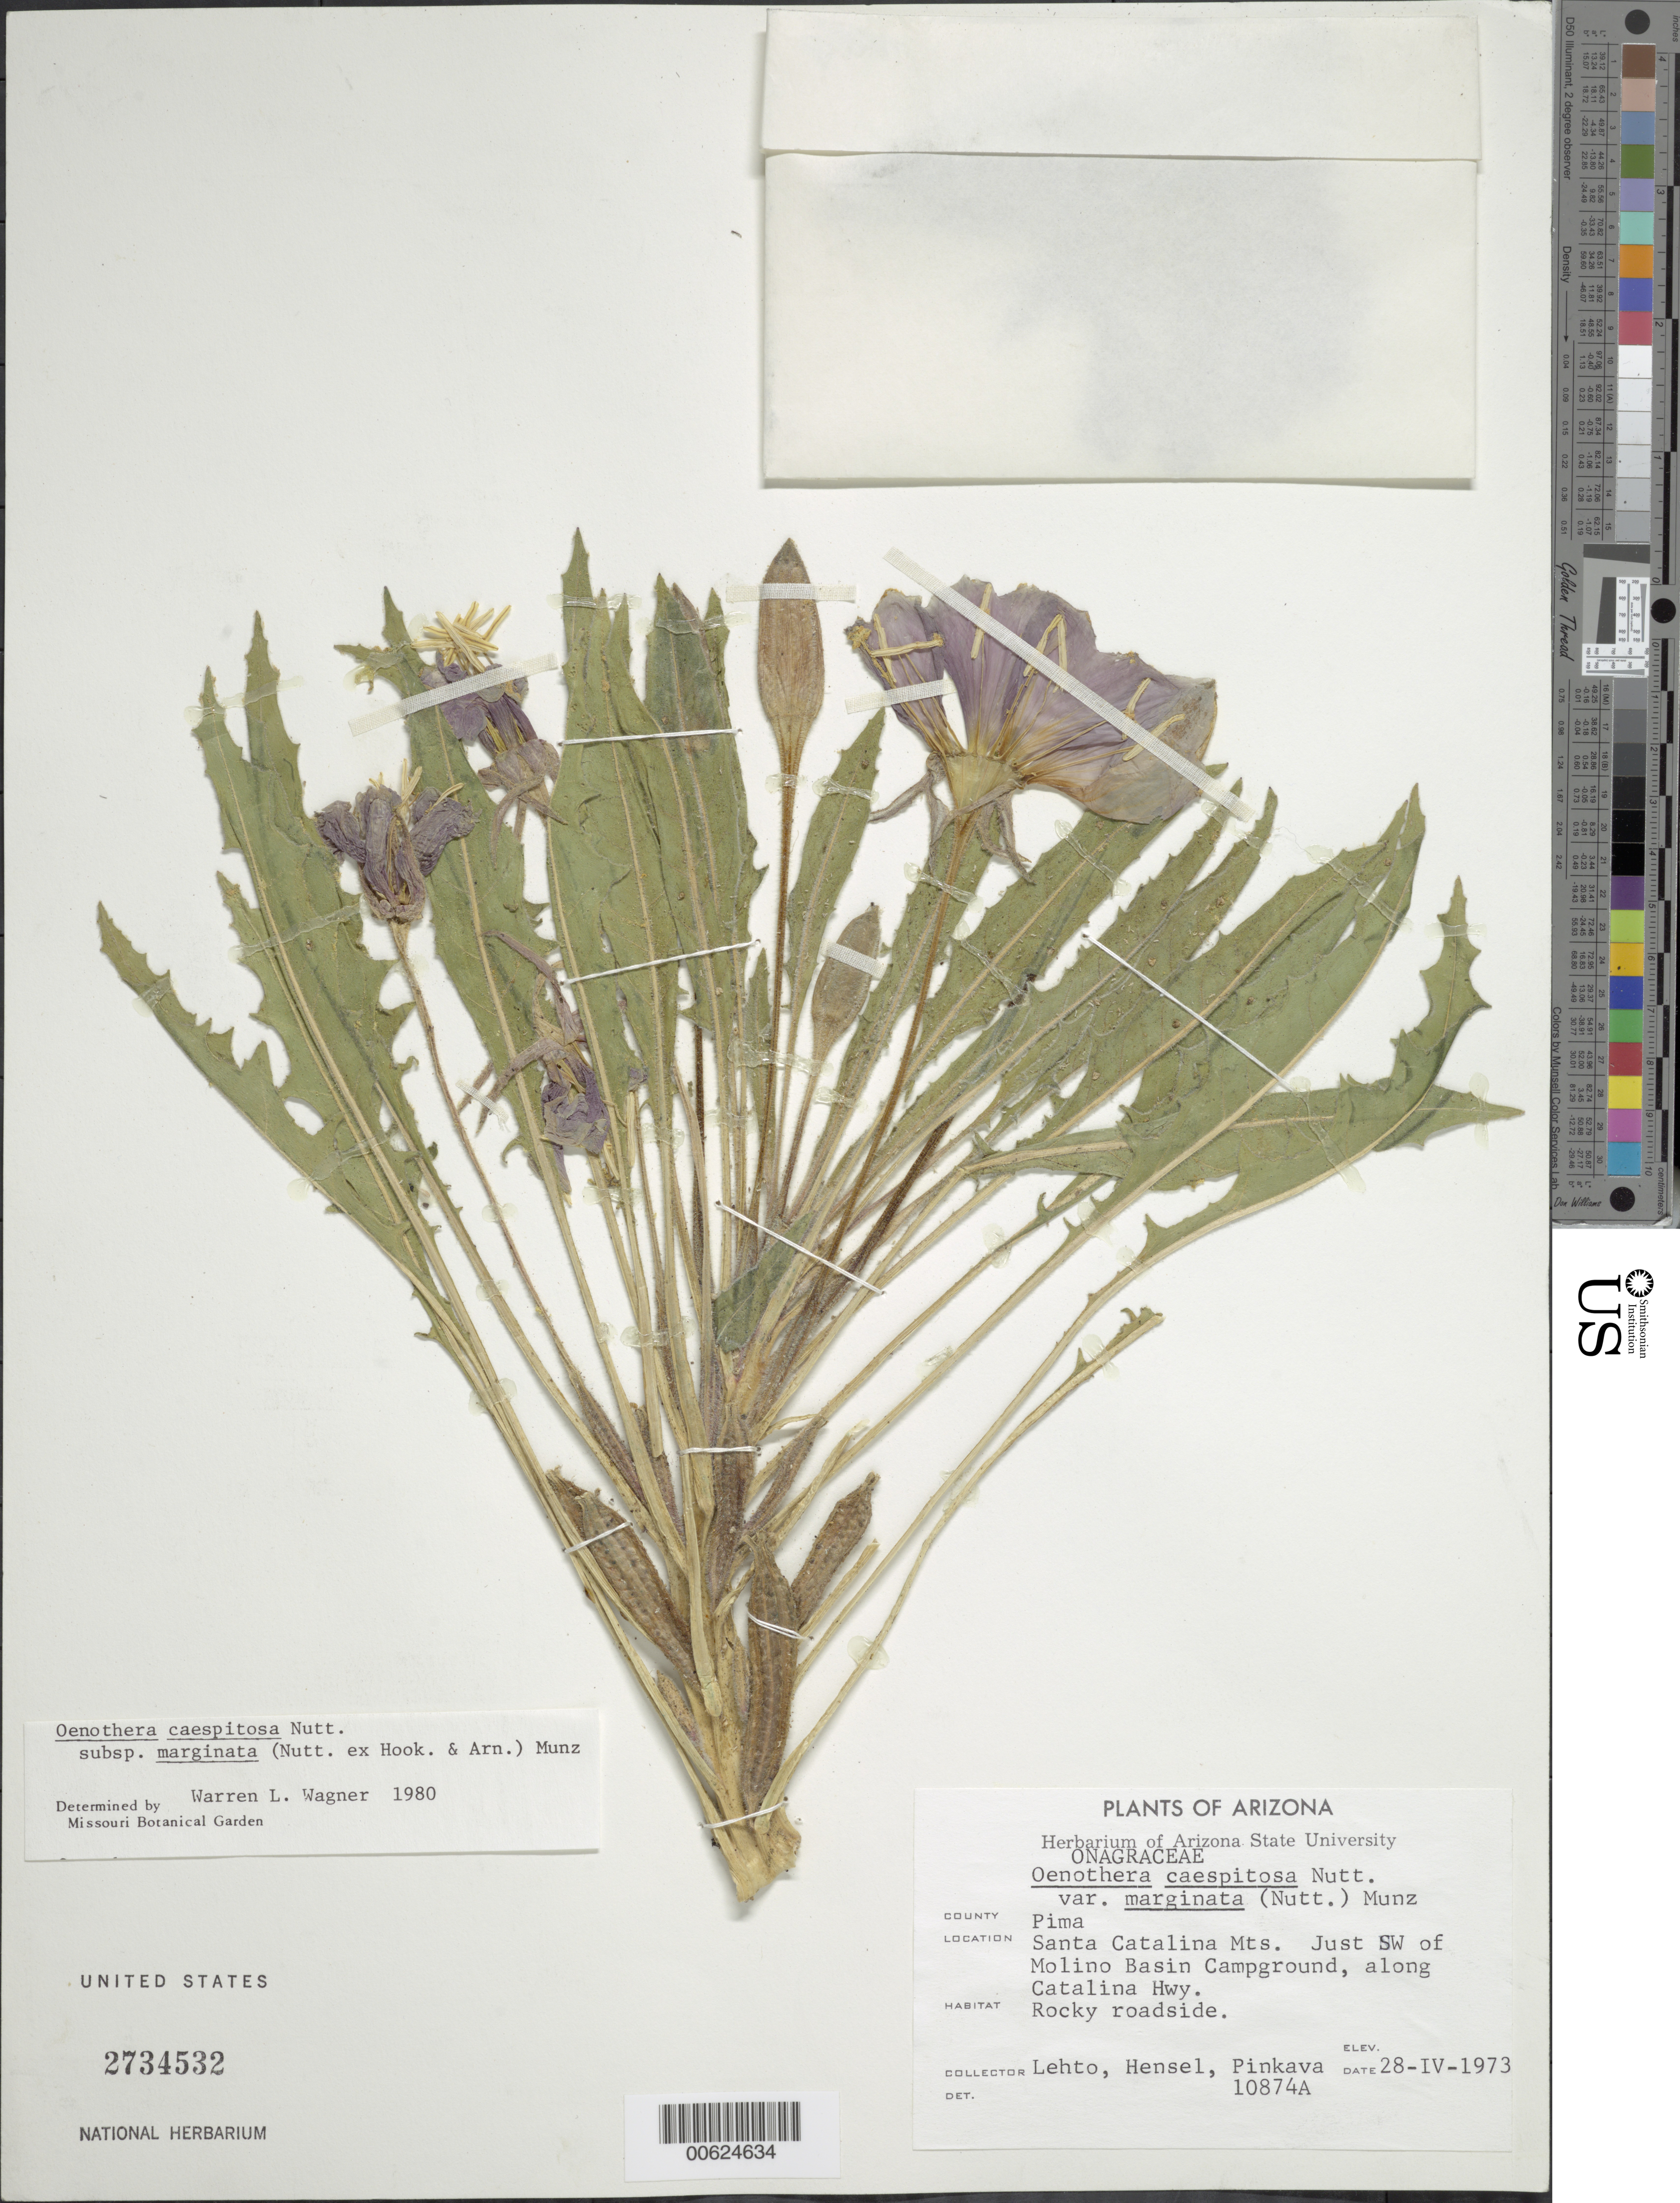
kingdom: Plantae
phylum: Tracheophyta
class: Magnoliopsida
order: Myrtales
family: Onagraceae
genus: Oenothera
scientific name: Oenothera cespitosa subsp. marginata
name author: (Nutt. ex Hook. & Arn.) Munz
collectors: E. Lehto, -. Hensel & -. Pinkava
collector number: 10874A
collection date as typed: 28 Apr 1973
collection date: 1973-04-28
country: United States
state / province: Arizona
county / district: Pima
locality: Santa Catalina Mts. SW of Molino Basin Campground, along Catalina Hwy.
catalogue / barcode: US 2734532